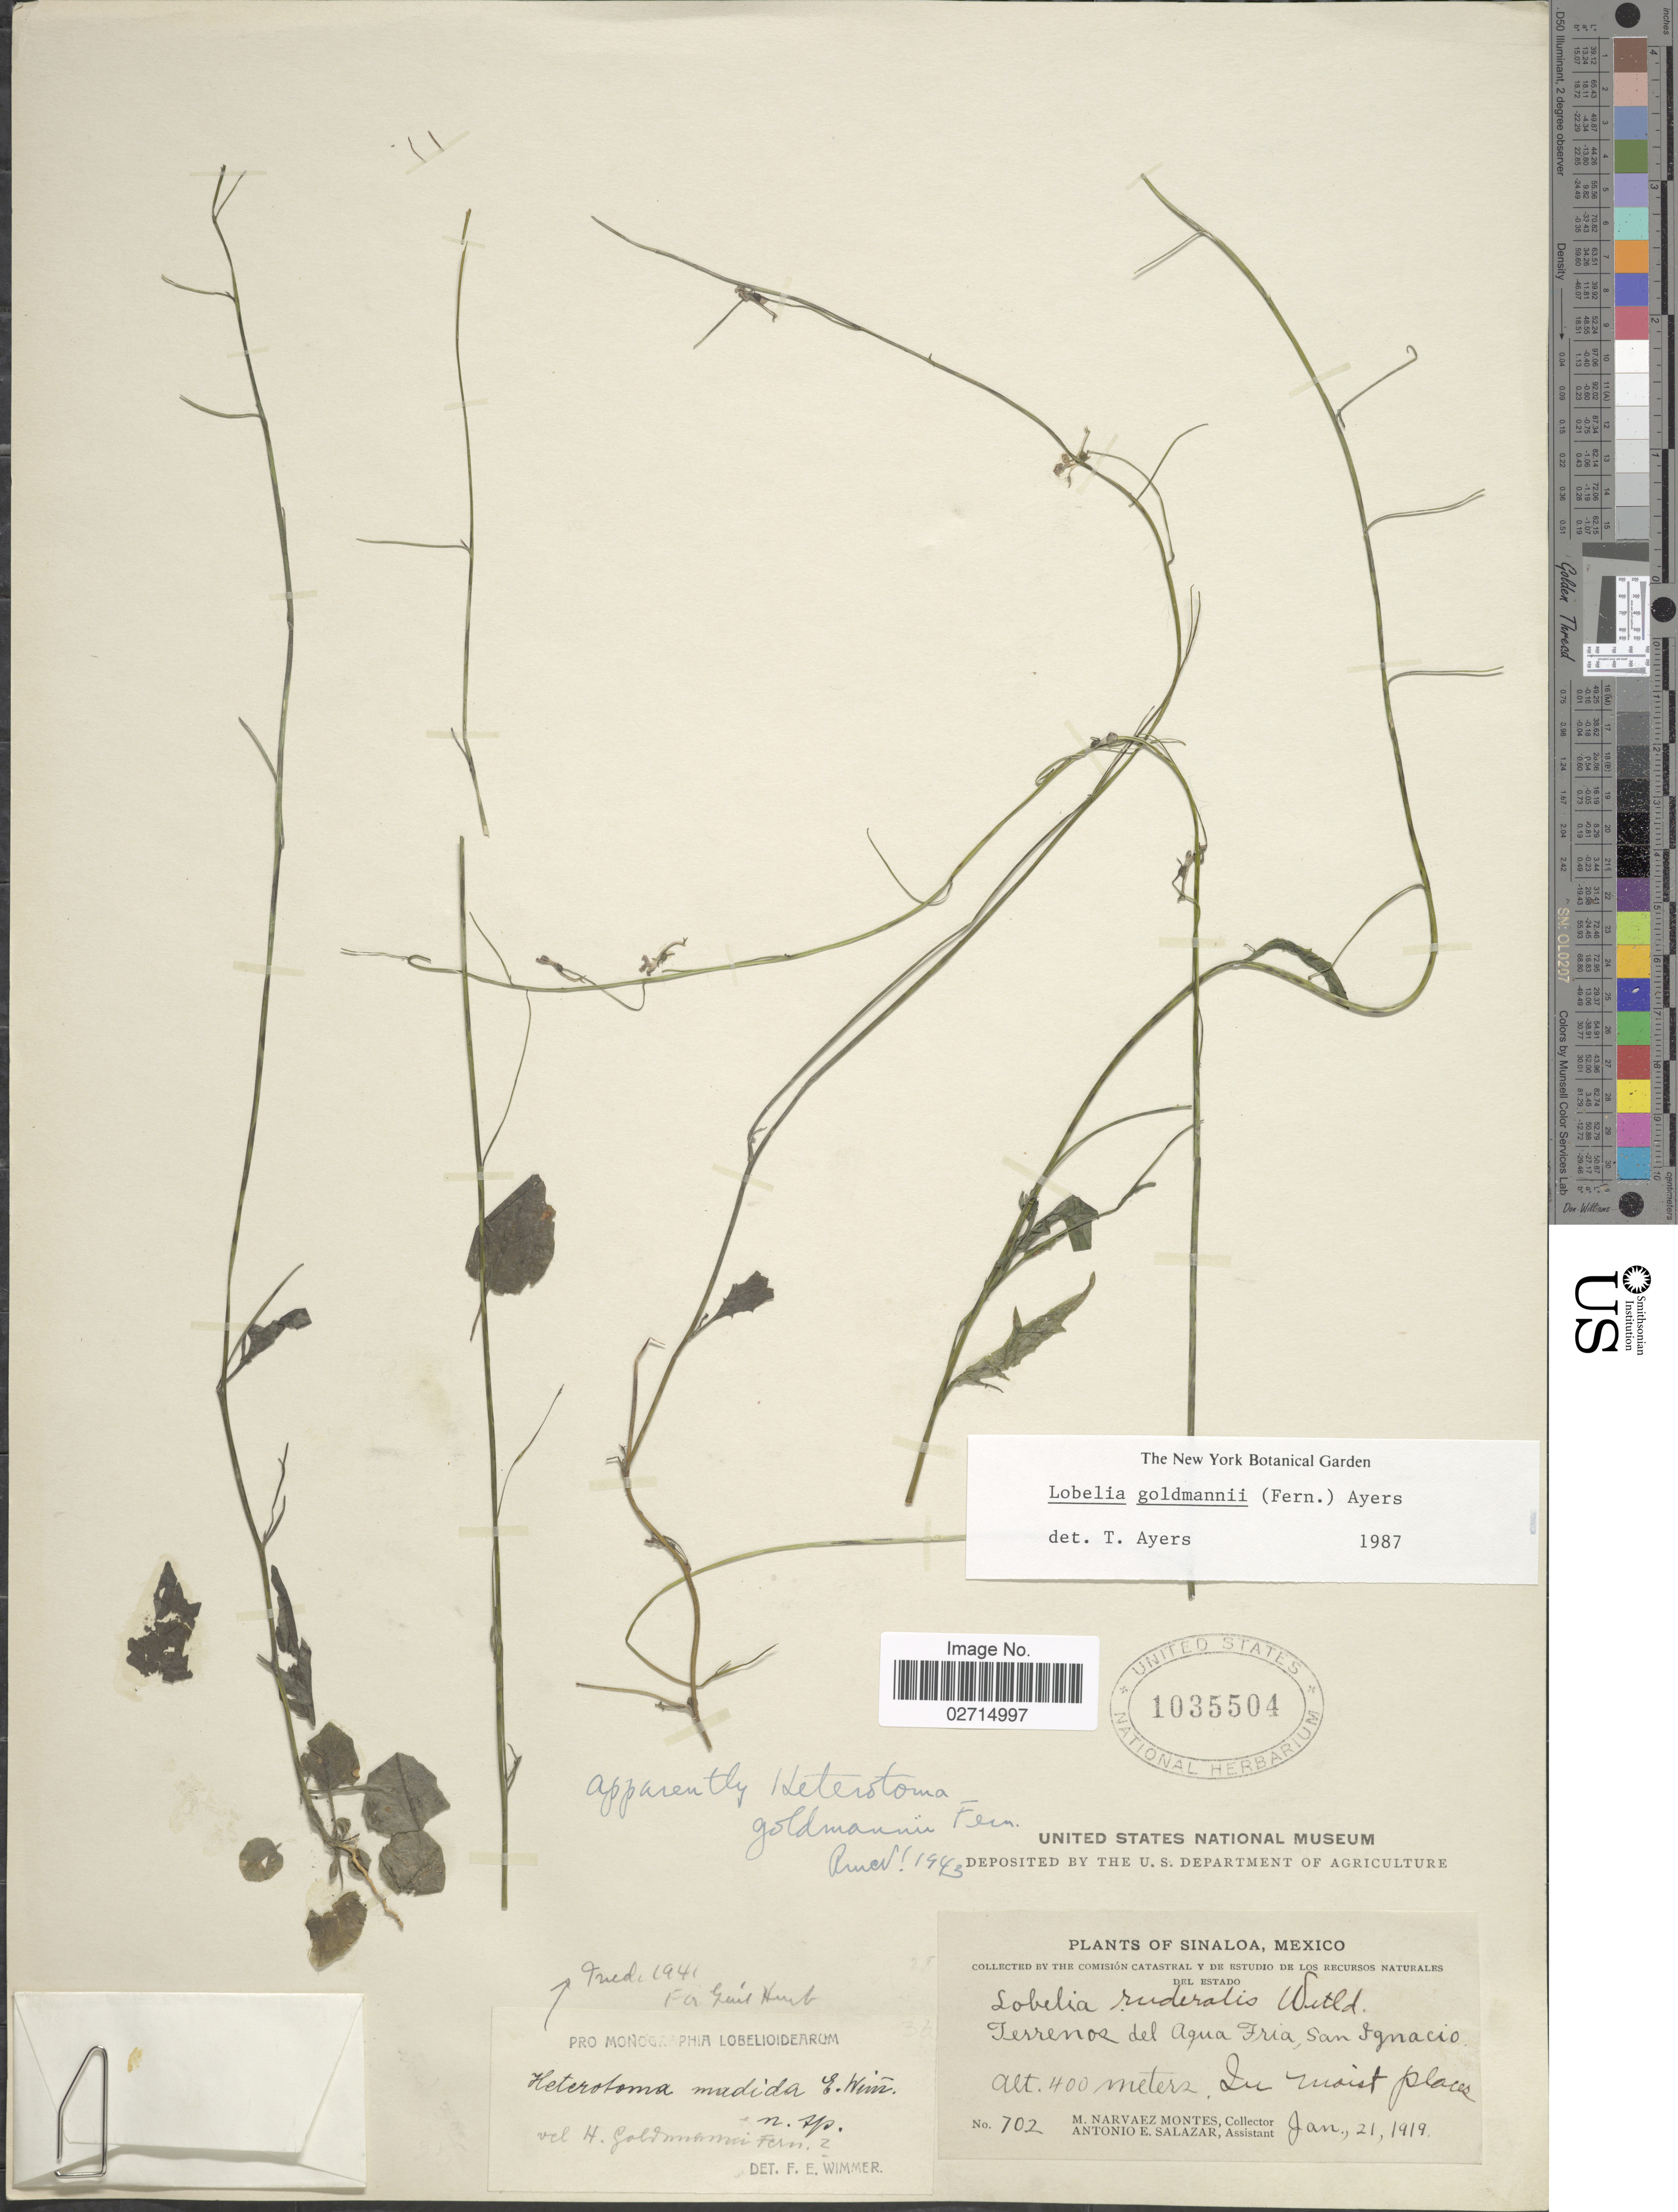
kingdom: Plantae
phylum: Tracheophyta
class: Magnoliopsida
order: Asterales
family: Campanulaceae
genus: Lobelia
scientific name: Lobelia goldmanii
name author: (Fernald) T.J. Ayers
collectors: M. Narvaez M. & A. E. Salazar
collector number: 702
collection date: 1919-01-21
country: Mexico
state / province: Sinaloa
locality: Sinaloa, Mexico, Terrenos del Agua Fria, San Ignacio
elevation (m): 400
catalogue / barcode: US 1035504